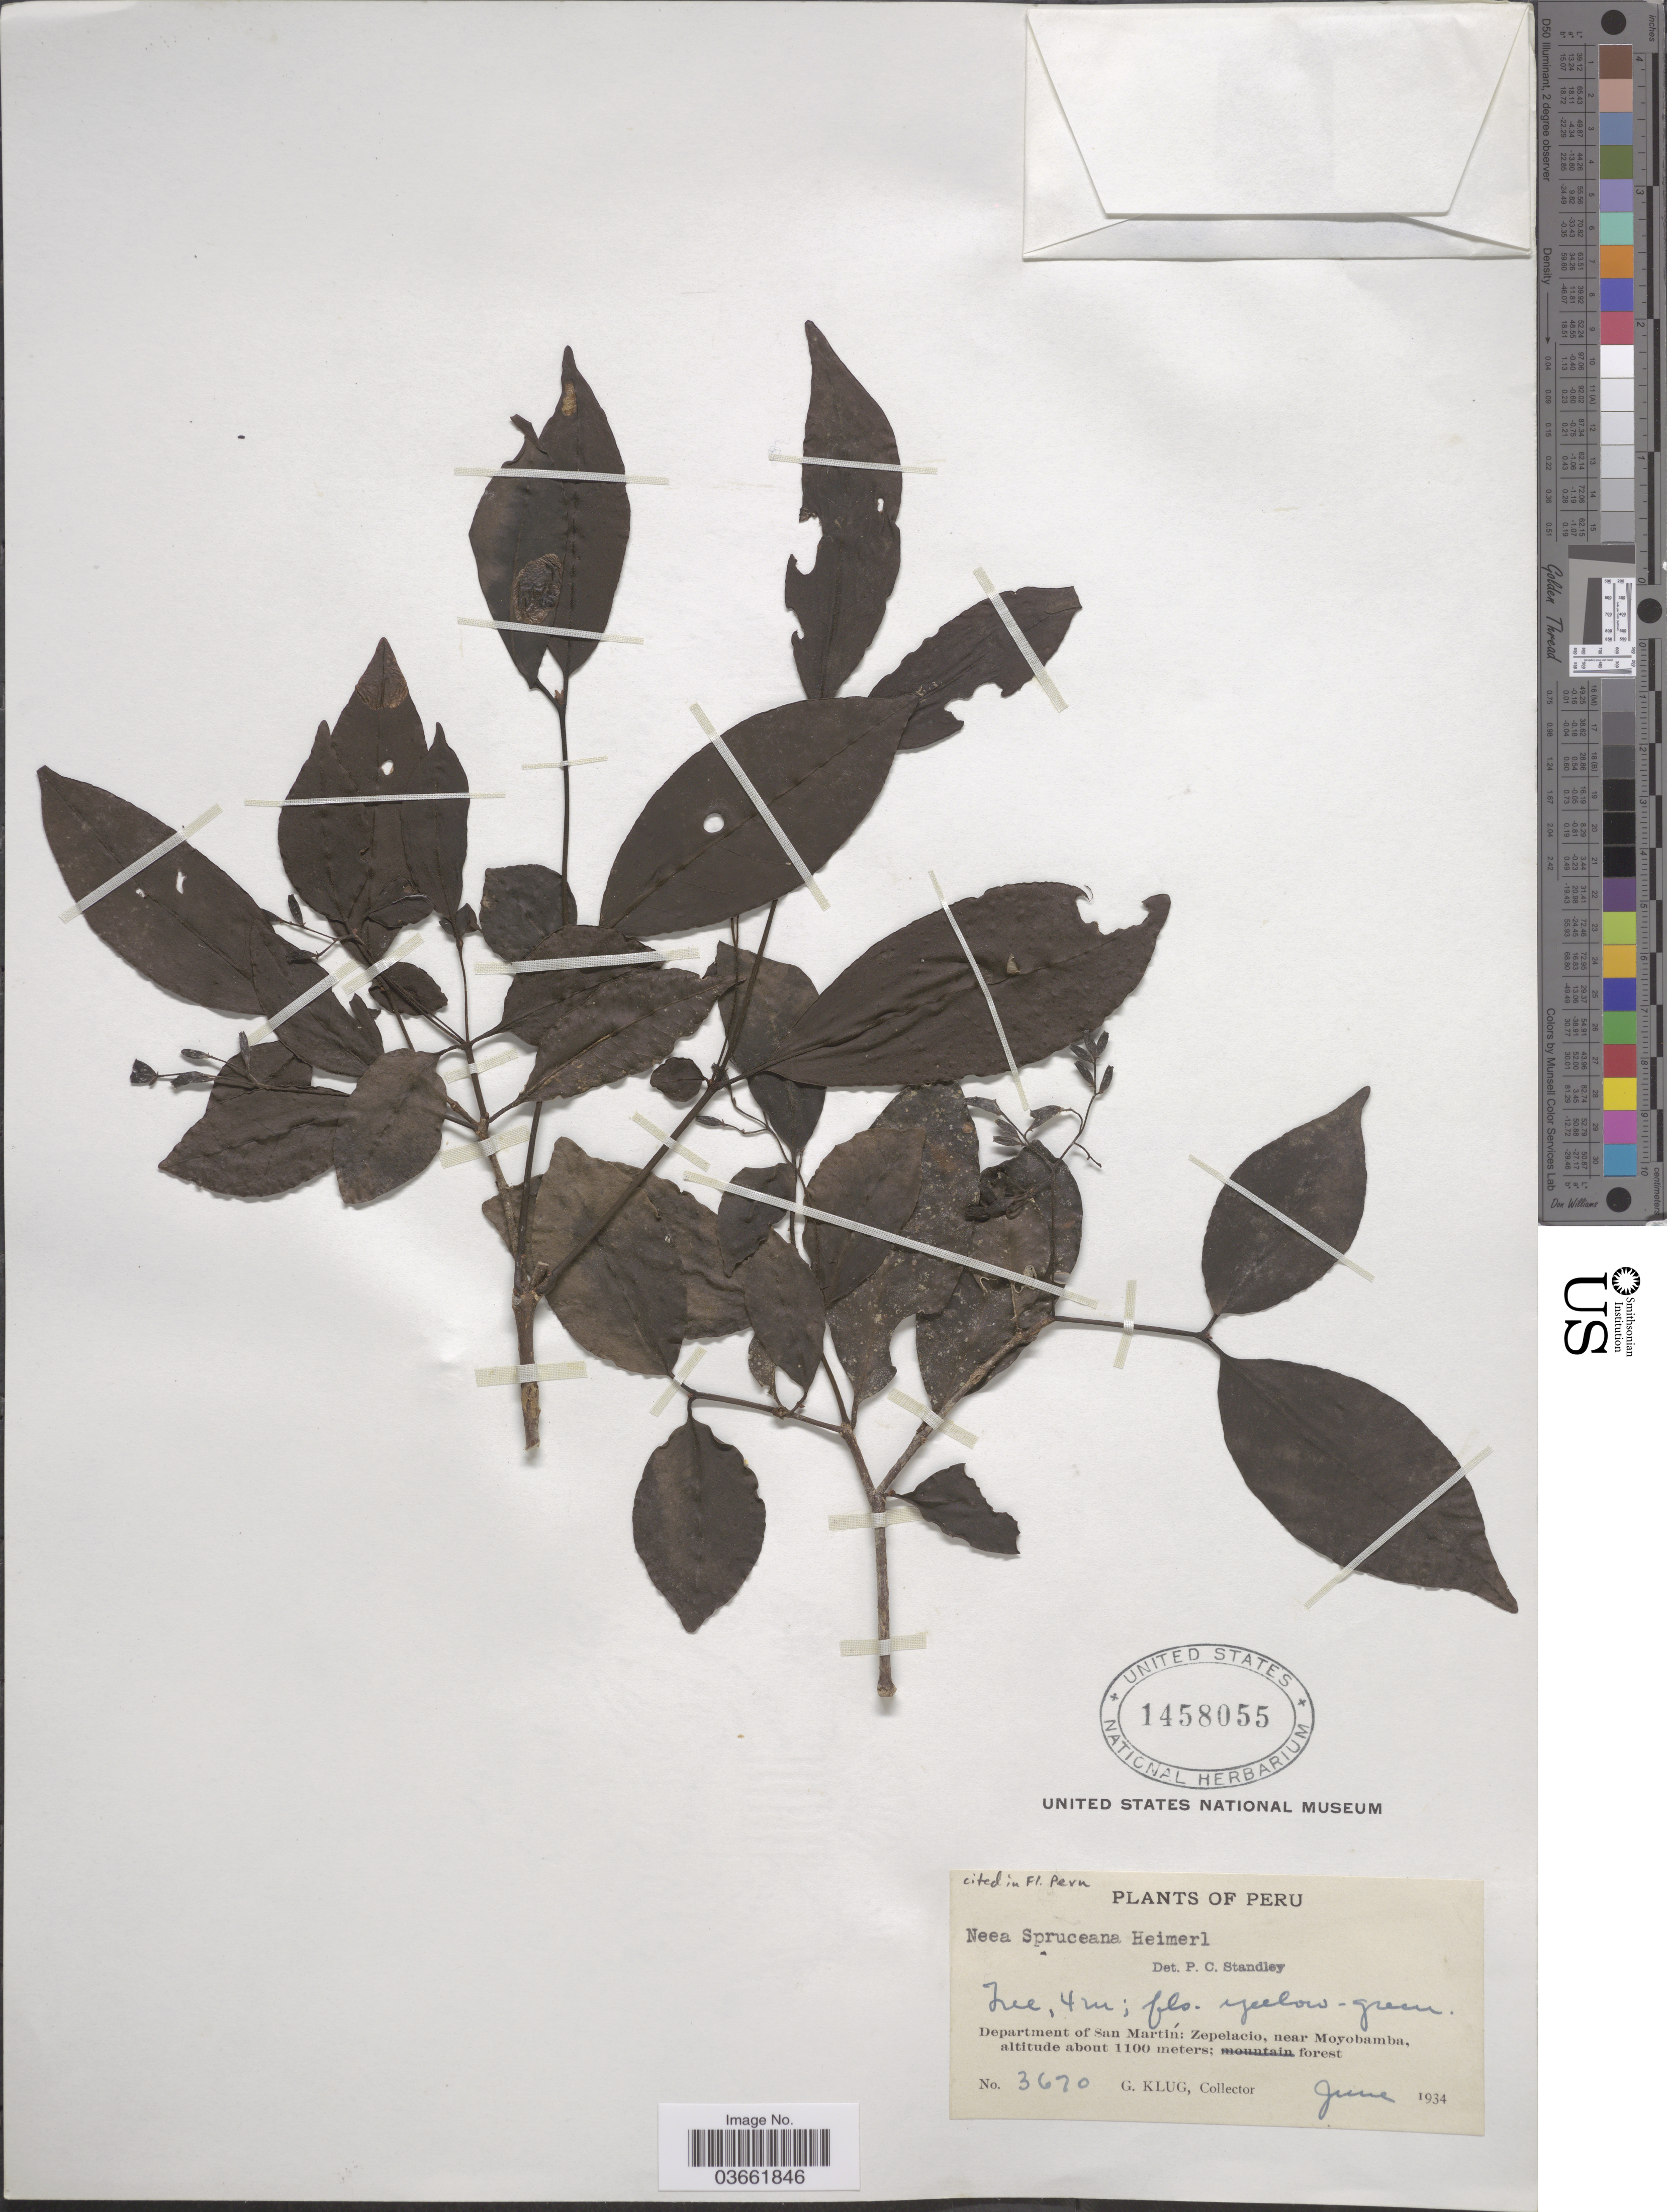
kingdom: Plantae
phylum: Tracheophyta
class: Magnoliopsida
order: Caryophyllales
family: Nyctaginaceae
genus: Neea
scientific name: Neea spruceana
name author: Heimerl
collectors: G. Klug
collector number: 3670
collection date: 1934-06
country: Peru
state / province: San Martín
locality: Department of San Martín: Zepelacio, near Moyobamba.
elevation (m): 1100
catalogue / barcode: US 1458055